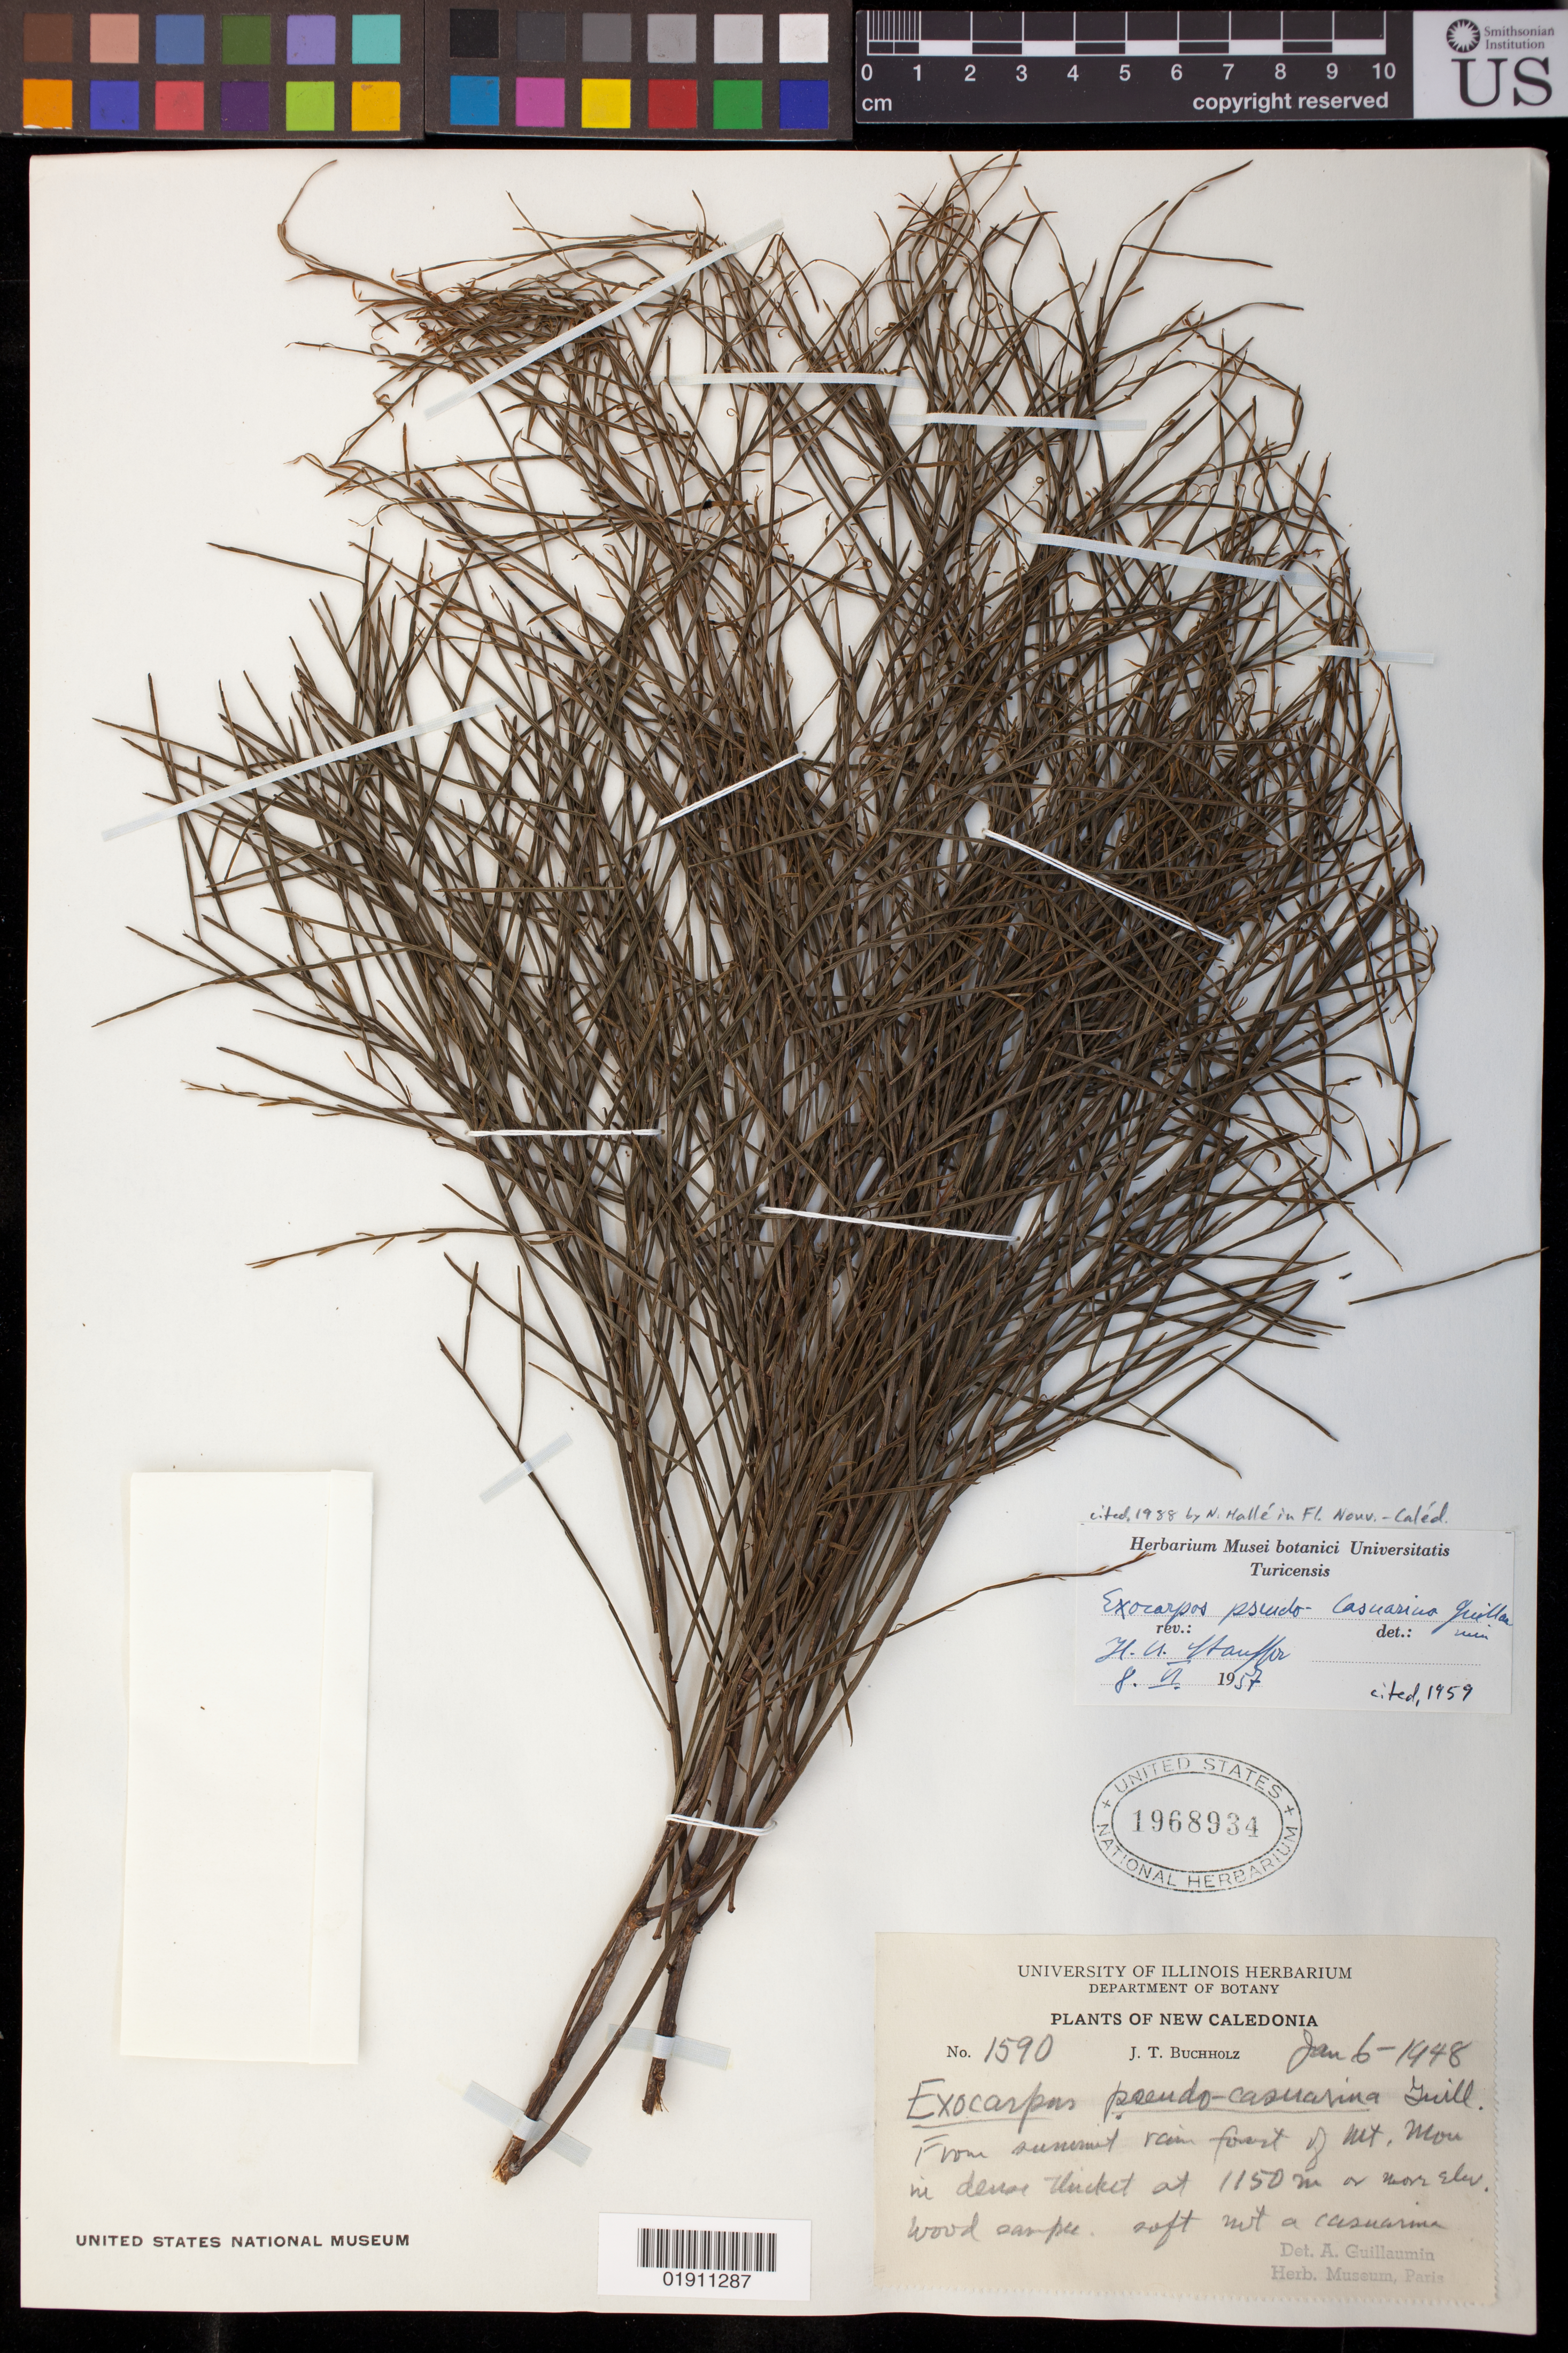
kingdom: Plantae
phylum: Tracheophyta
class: Magnoliopsida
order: Santalales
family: Santalaceae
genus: Exocarpos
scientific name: Exocarpos pseudocasuarina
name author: Guillaumin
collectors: J. T. Buchholz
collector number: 1590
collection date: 1948-01-06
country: New Caledonia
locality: Mont Mou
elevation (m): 1150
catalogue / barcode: US 1968934